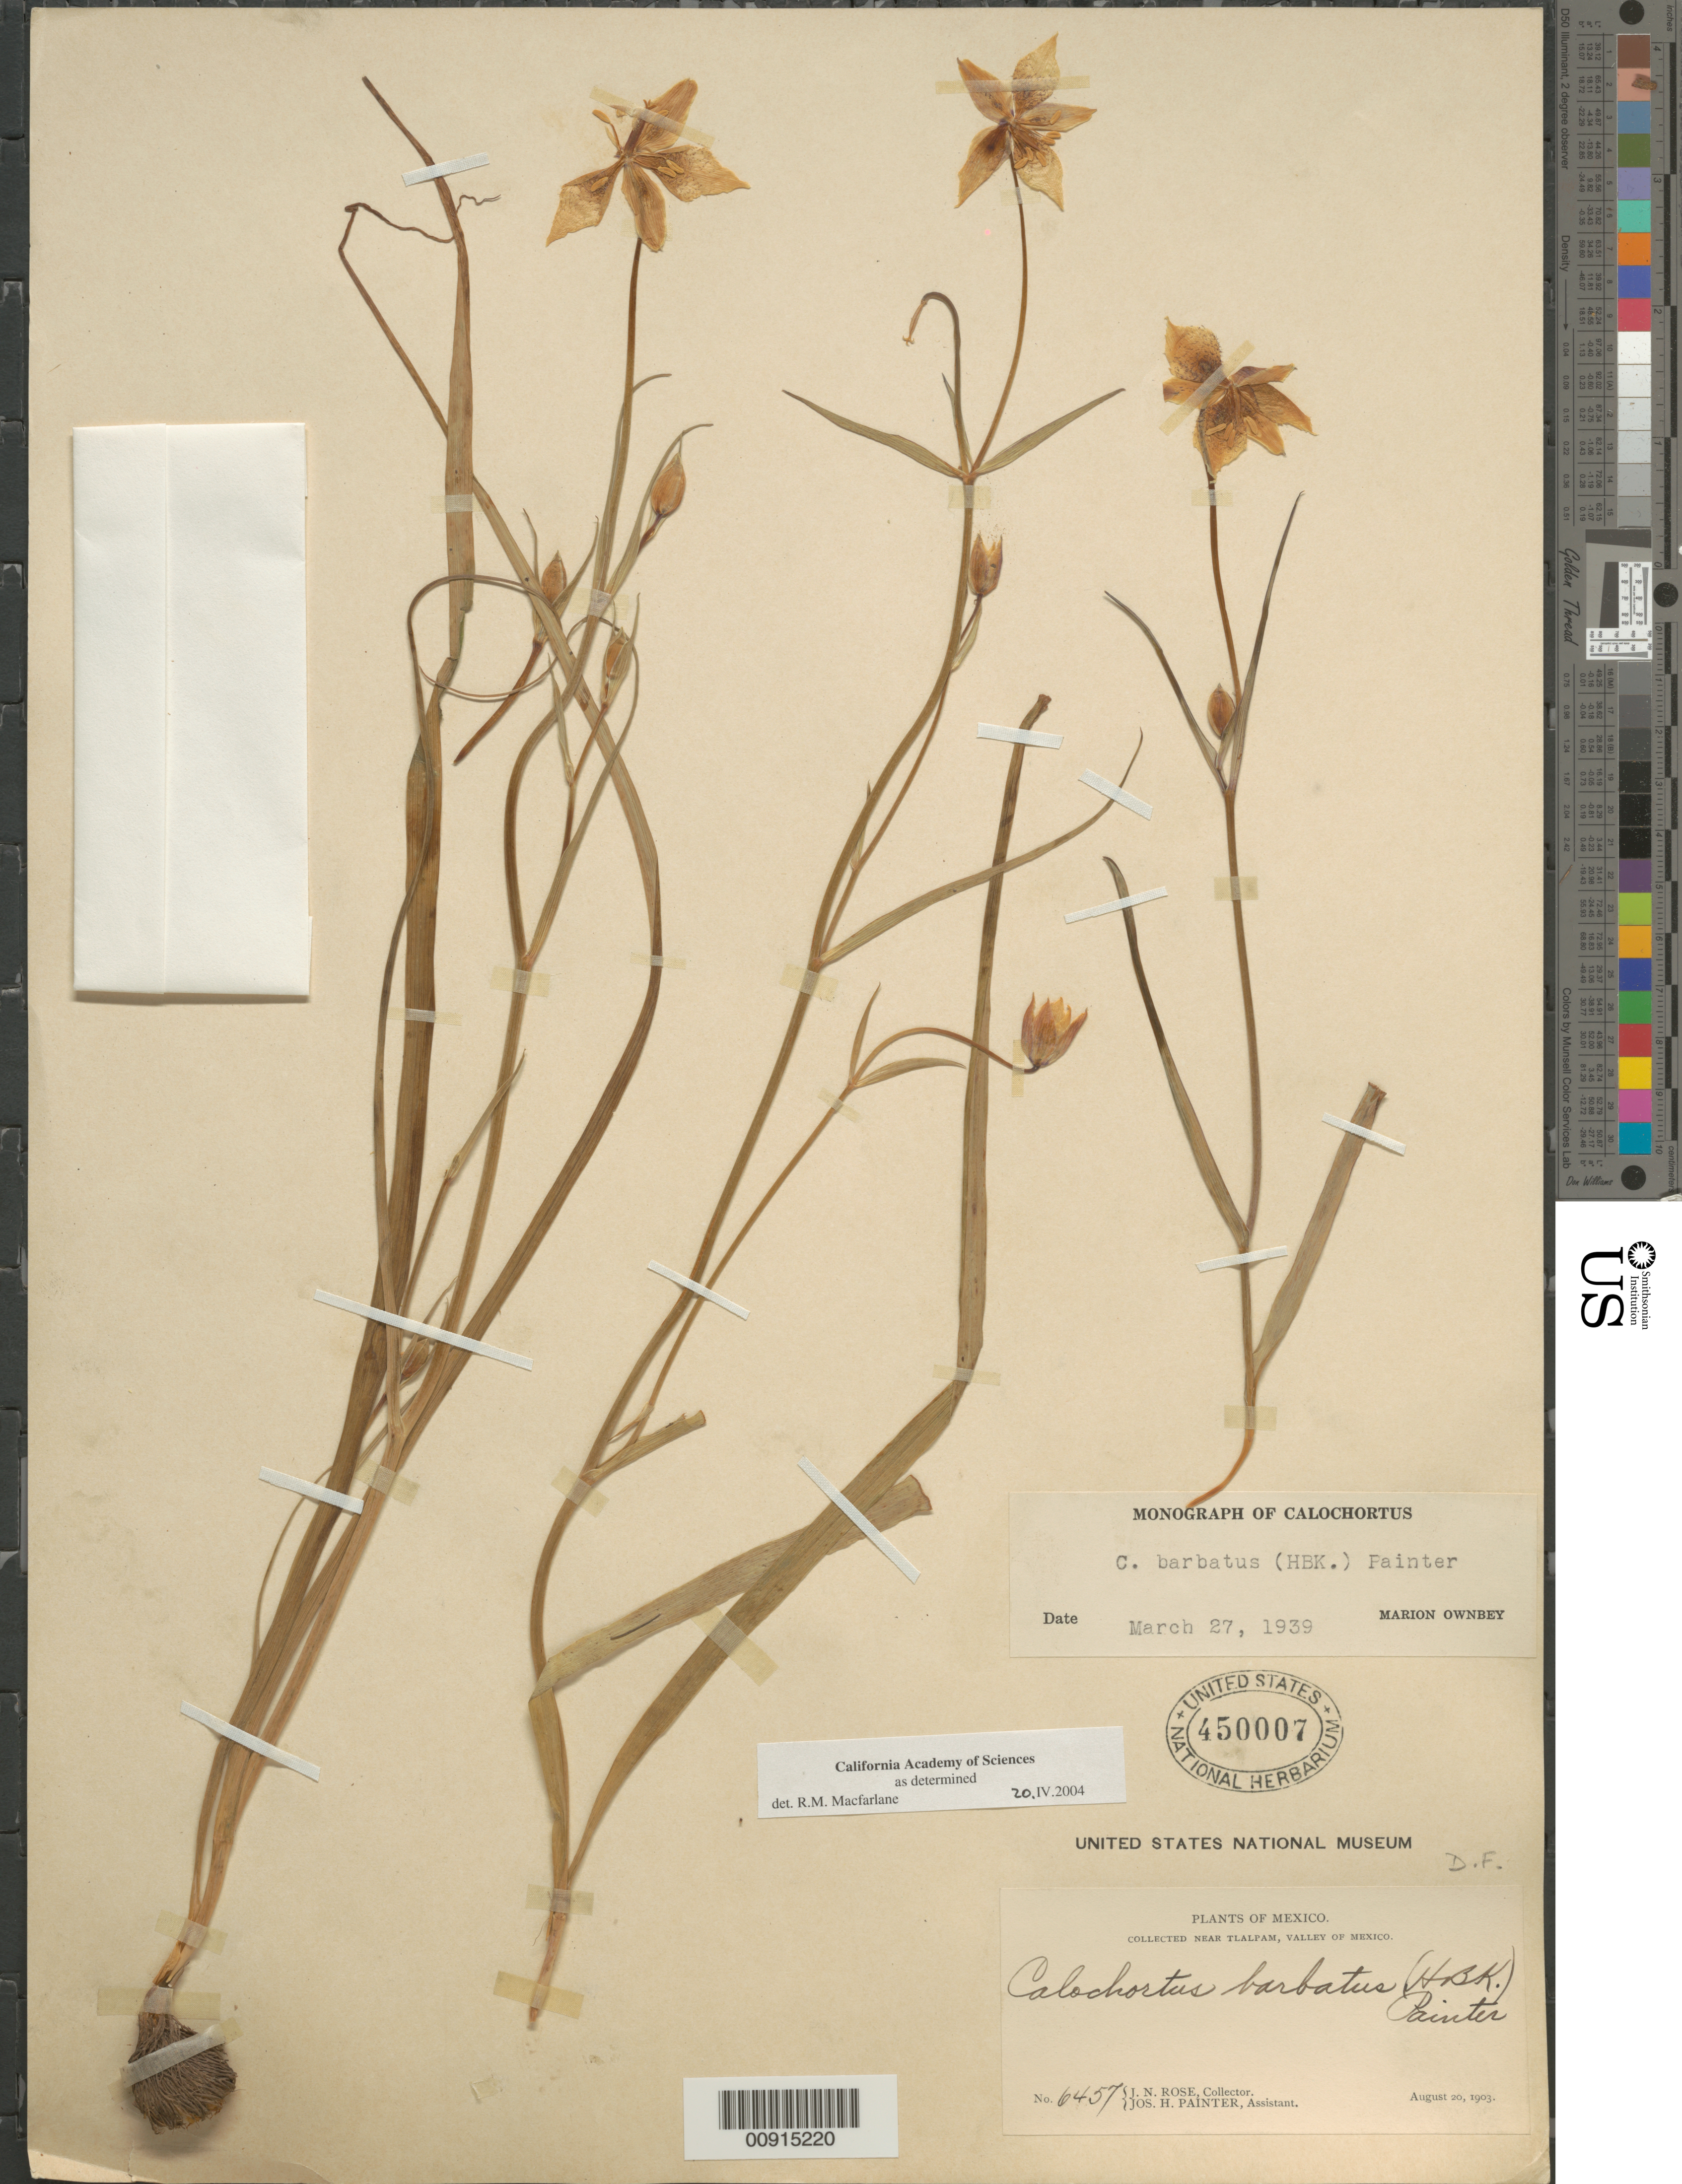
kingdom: Plantae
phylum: Tracheophyta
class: Liliopsida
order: Liliales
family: Liliaceae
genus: Calochortus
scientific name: Calochortus barbatus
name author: (Kunth) J.H. Painter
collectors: J. N. Rose & J. H. Painter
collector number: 6457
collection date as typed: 20 Aug 1903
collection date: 1903-08-20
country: Mexico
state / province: Distrito Federal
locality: Near Tlalpam, Valley of México.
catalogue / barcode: US 450007